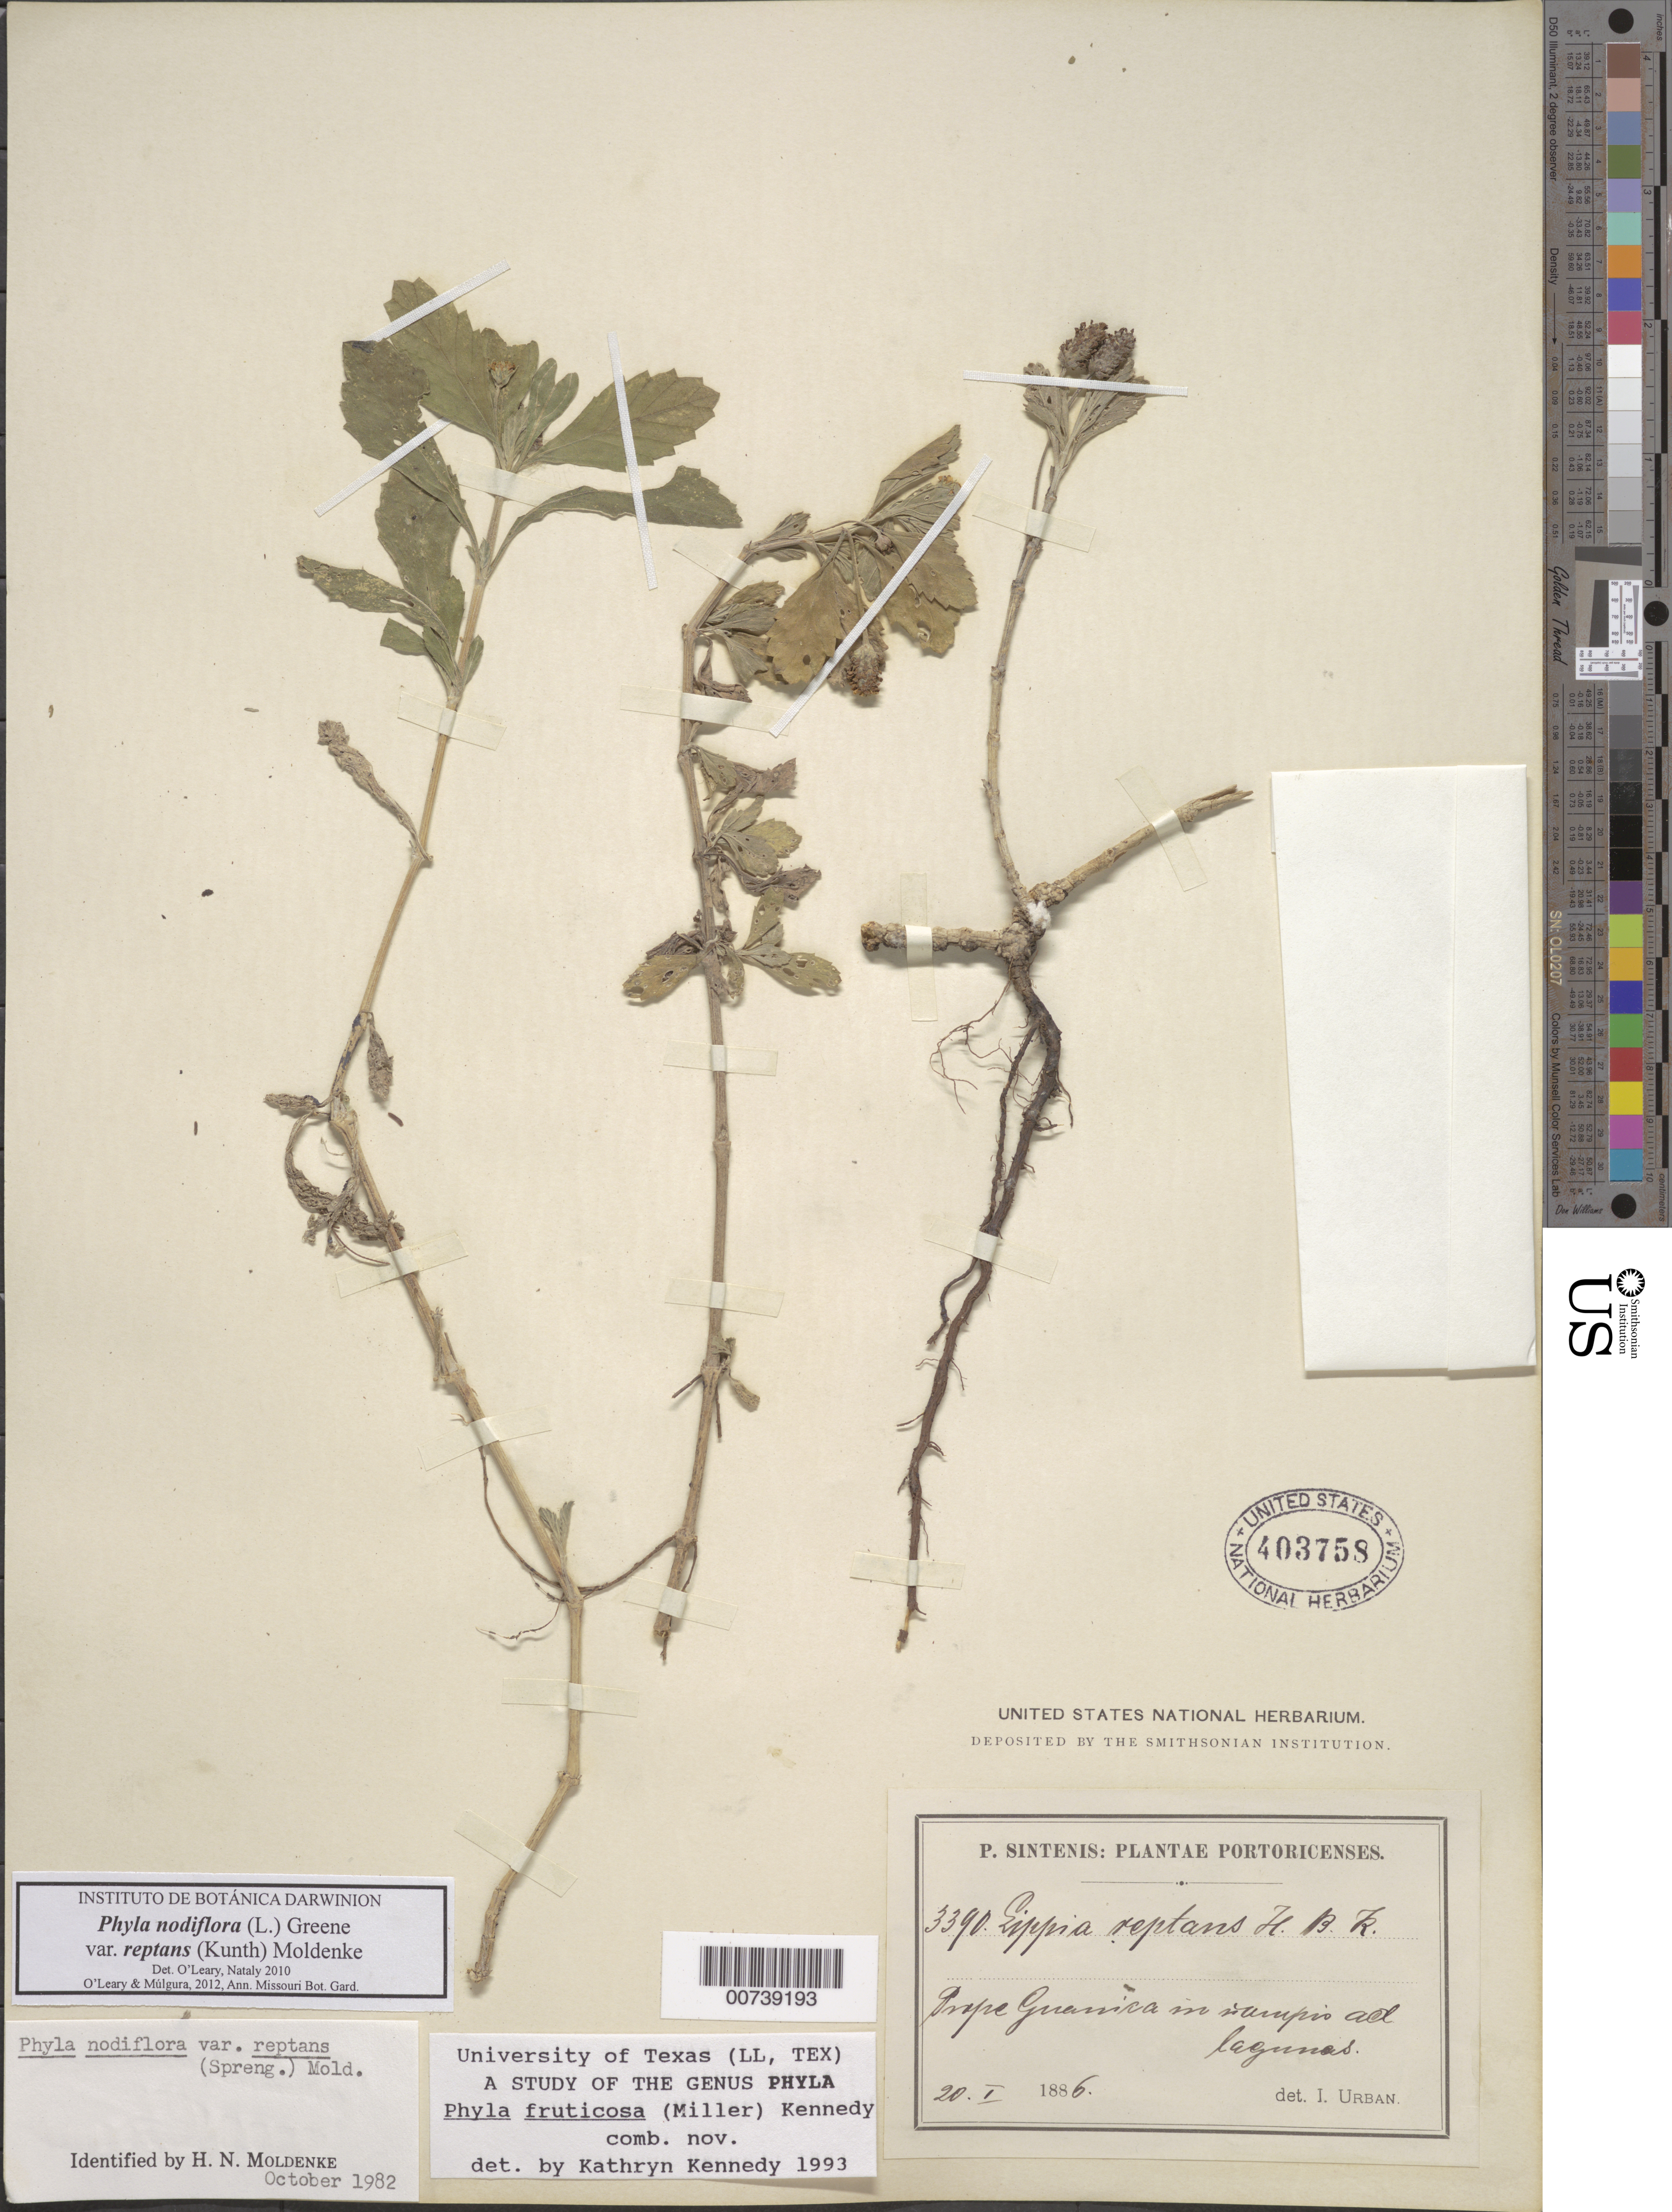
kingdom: Plantae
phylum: Tracheophyta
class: Magnoliopsida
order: Lamiales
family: Verbenaceae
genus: Phyla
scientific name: Phyla fruticosa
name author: (Mill.) K. Kenn. ex Wunderlin & B.F. Hansen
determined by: Kennedy, K.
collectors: P. Sintenis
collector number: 3390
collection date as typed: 20 Jan 1886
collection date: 1886-01-20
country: Puerto Rico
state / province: Guánica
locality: Prope Guanica in sampis ad lagunas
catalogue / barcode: US 403758